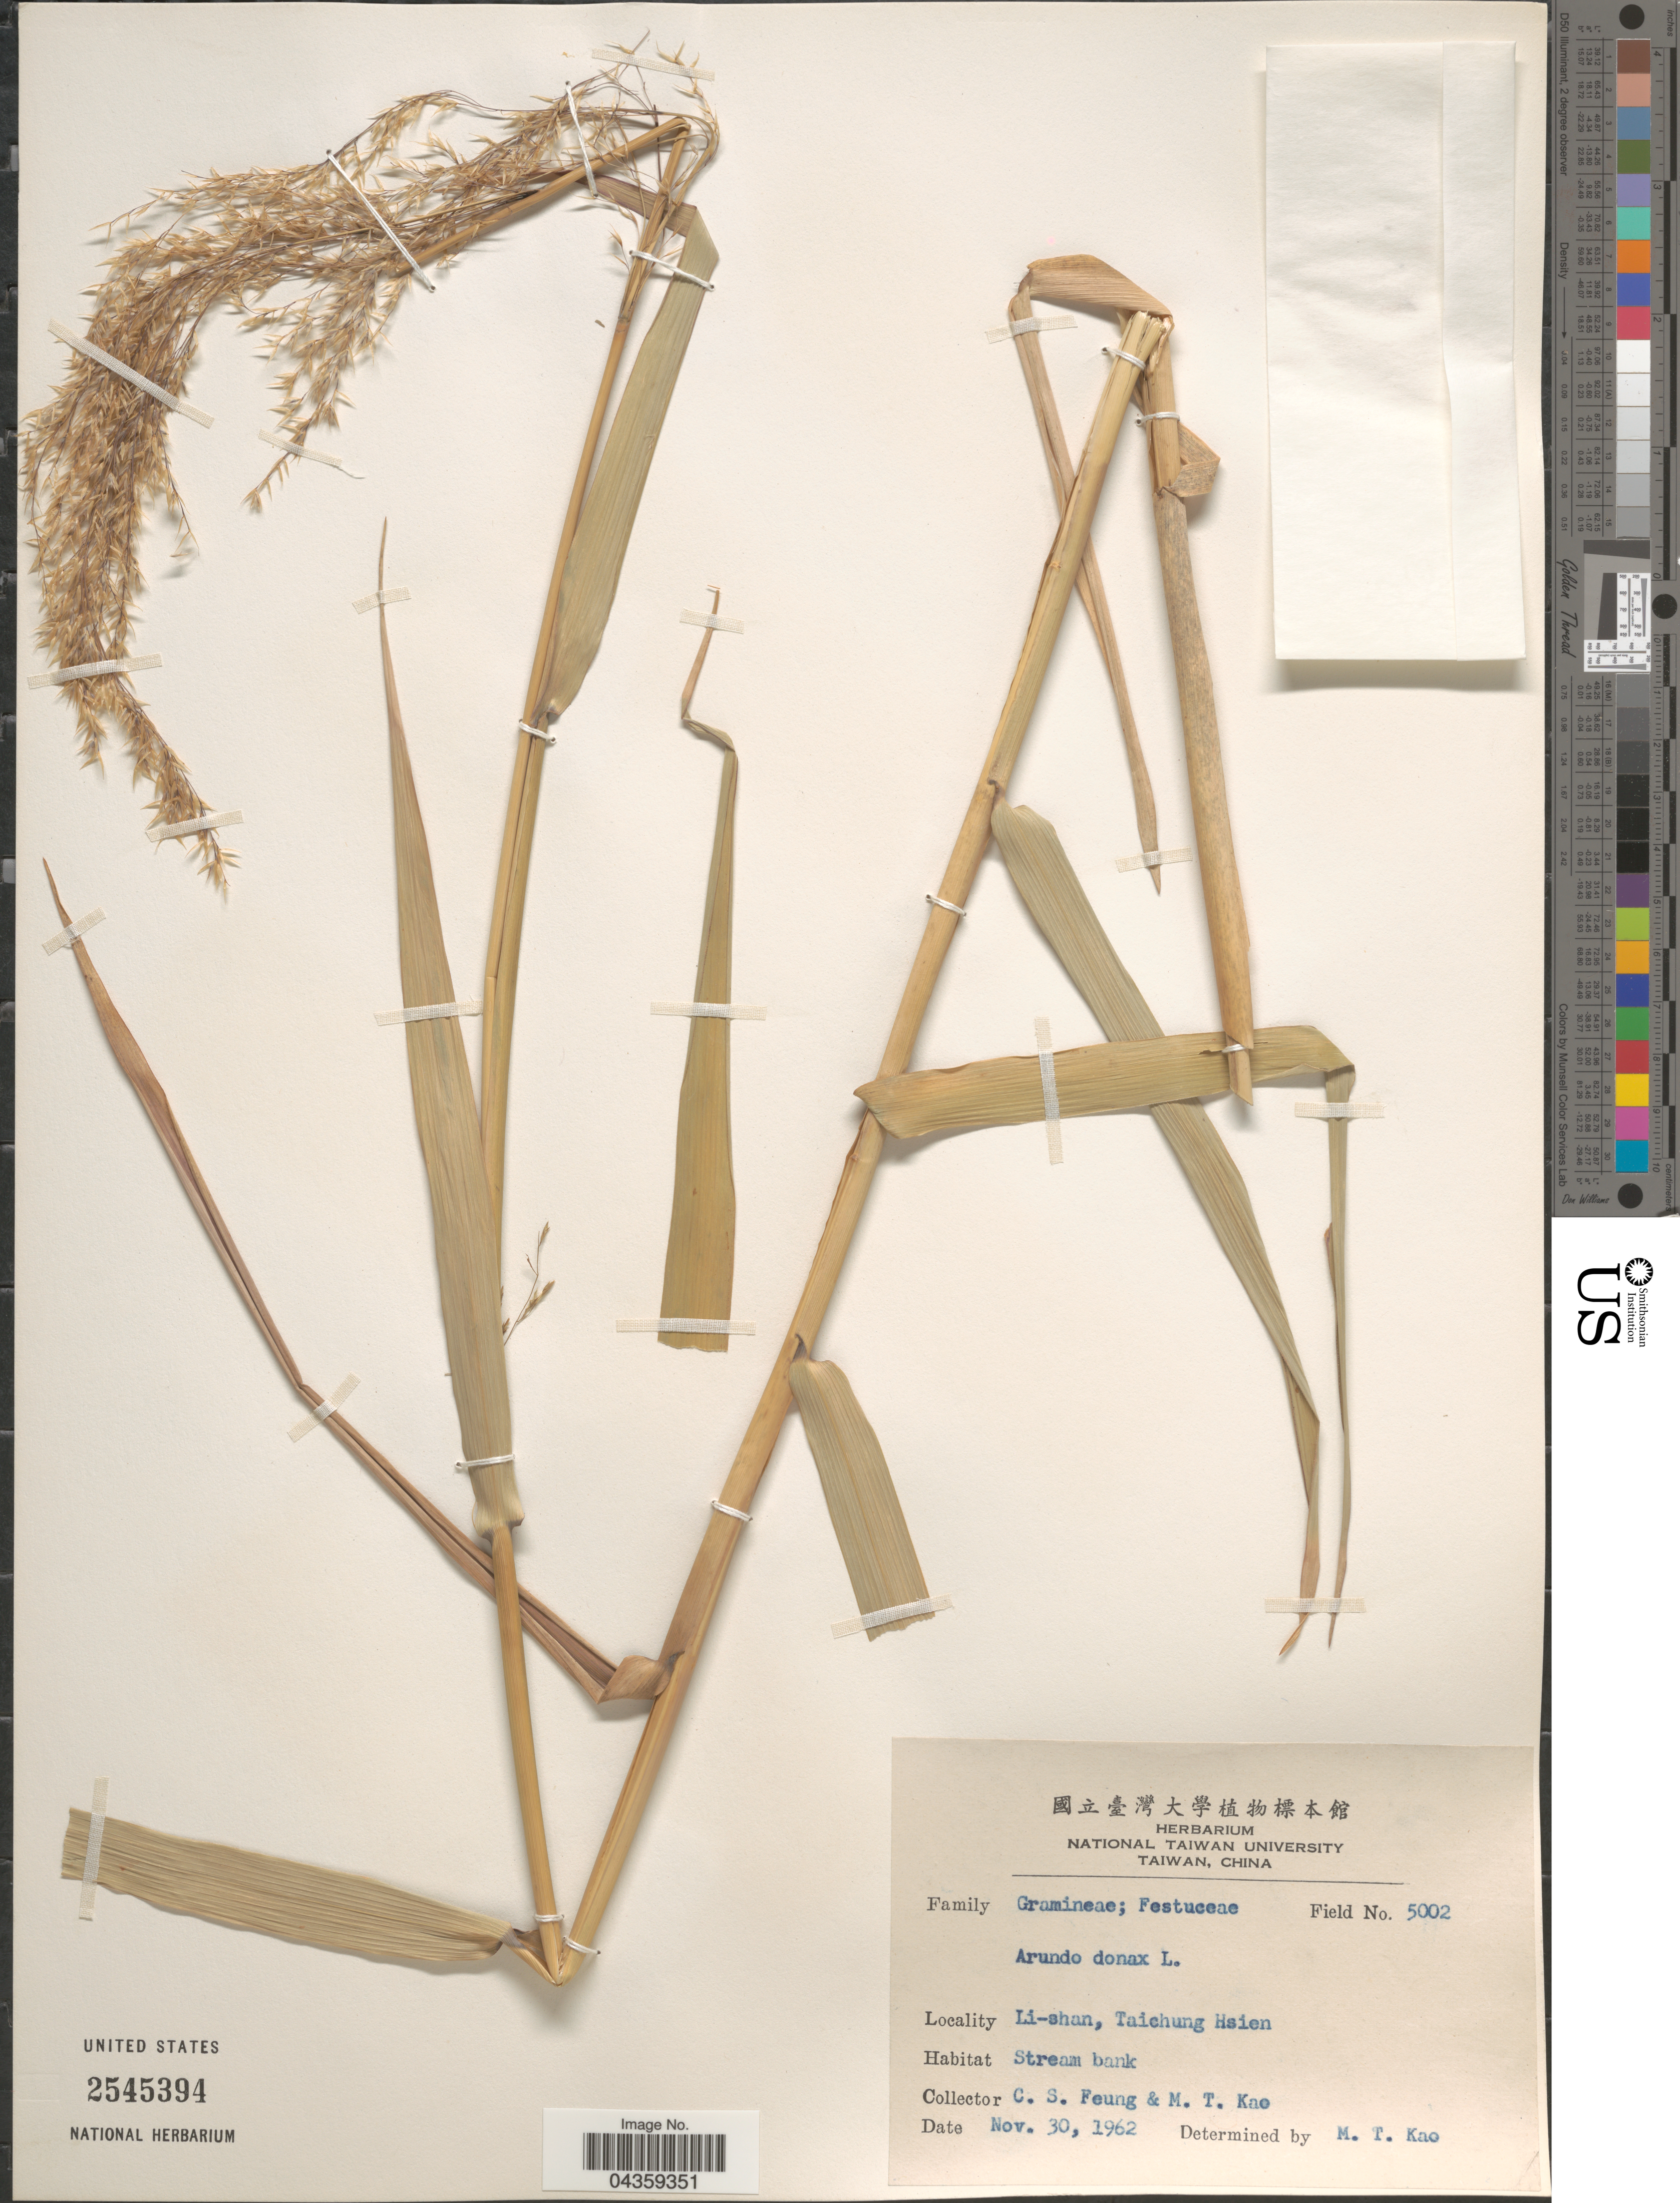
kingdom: Plantae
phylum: Tracheophyta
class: Liliopsida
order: Poales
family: Poaceae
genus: Arundo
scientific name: Arundo donax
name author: L.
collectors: C. Feung & M. Kae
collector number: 5002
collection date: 1962-11-30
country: Taiwan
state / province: Taichung City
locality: Li-shan, Taichung Hsien.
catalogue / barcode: US 2545394